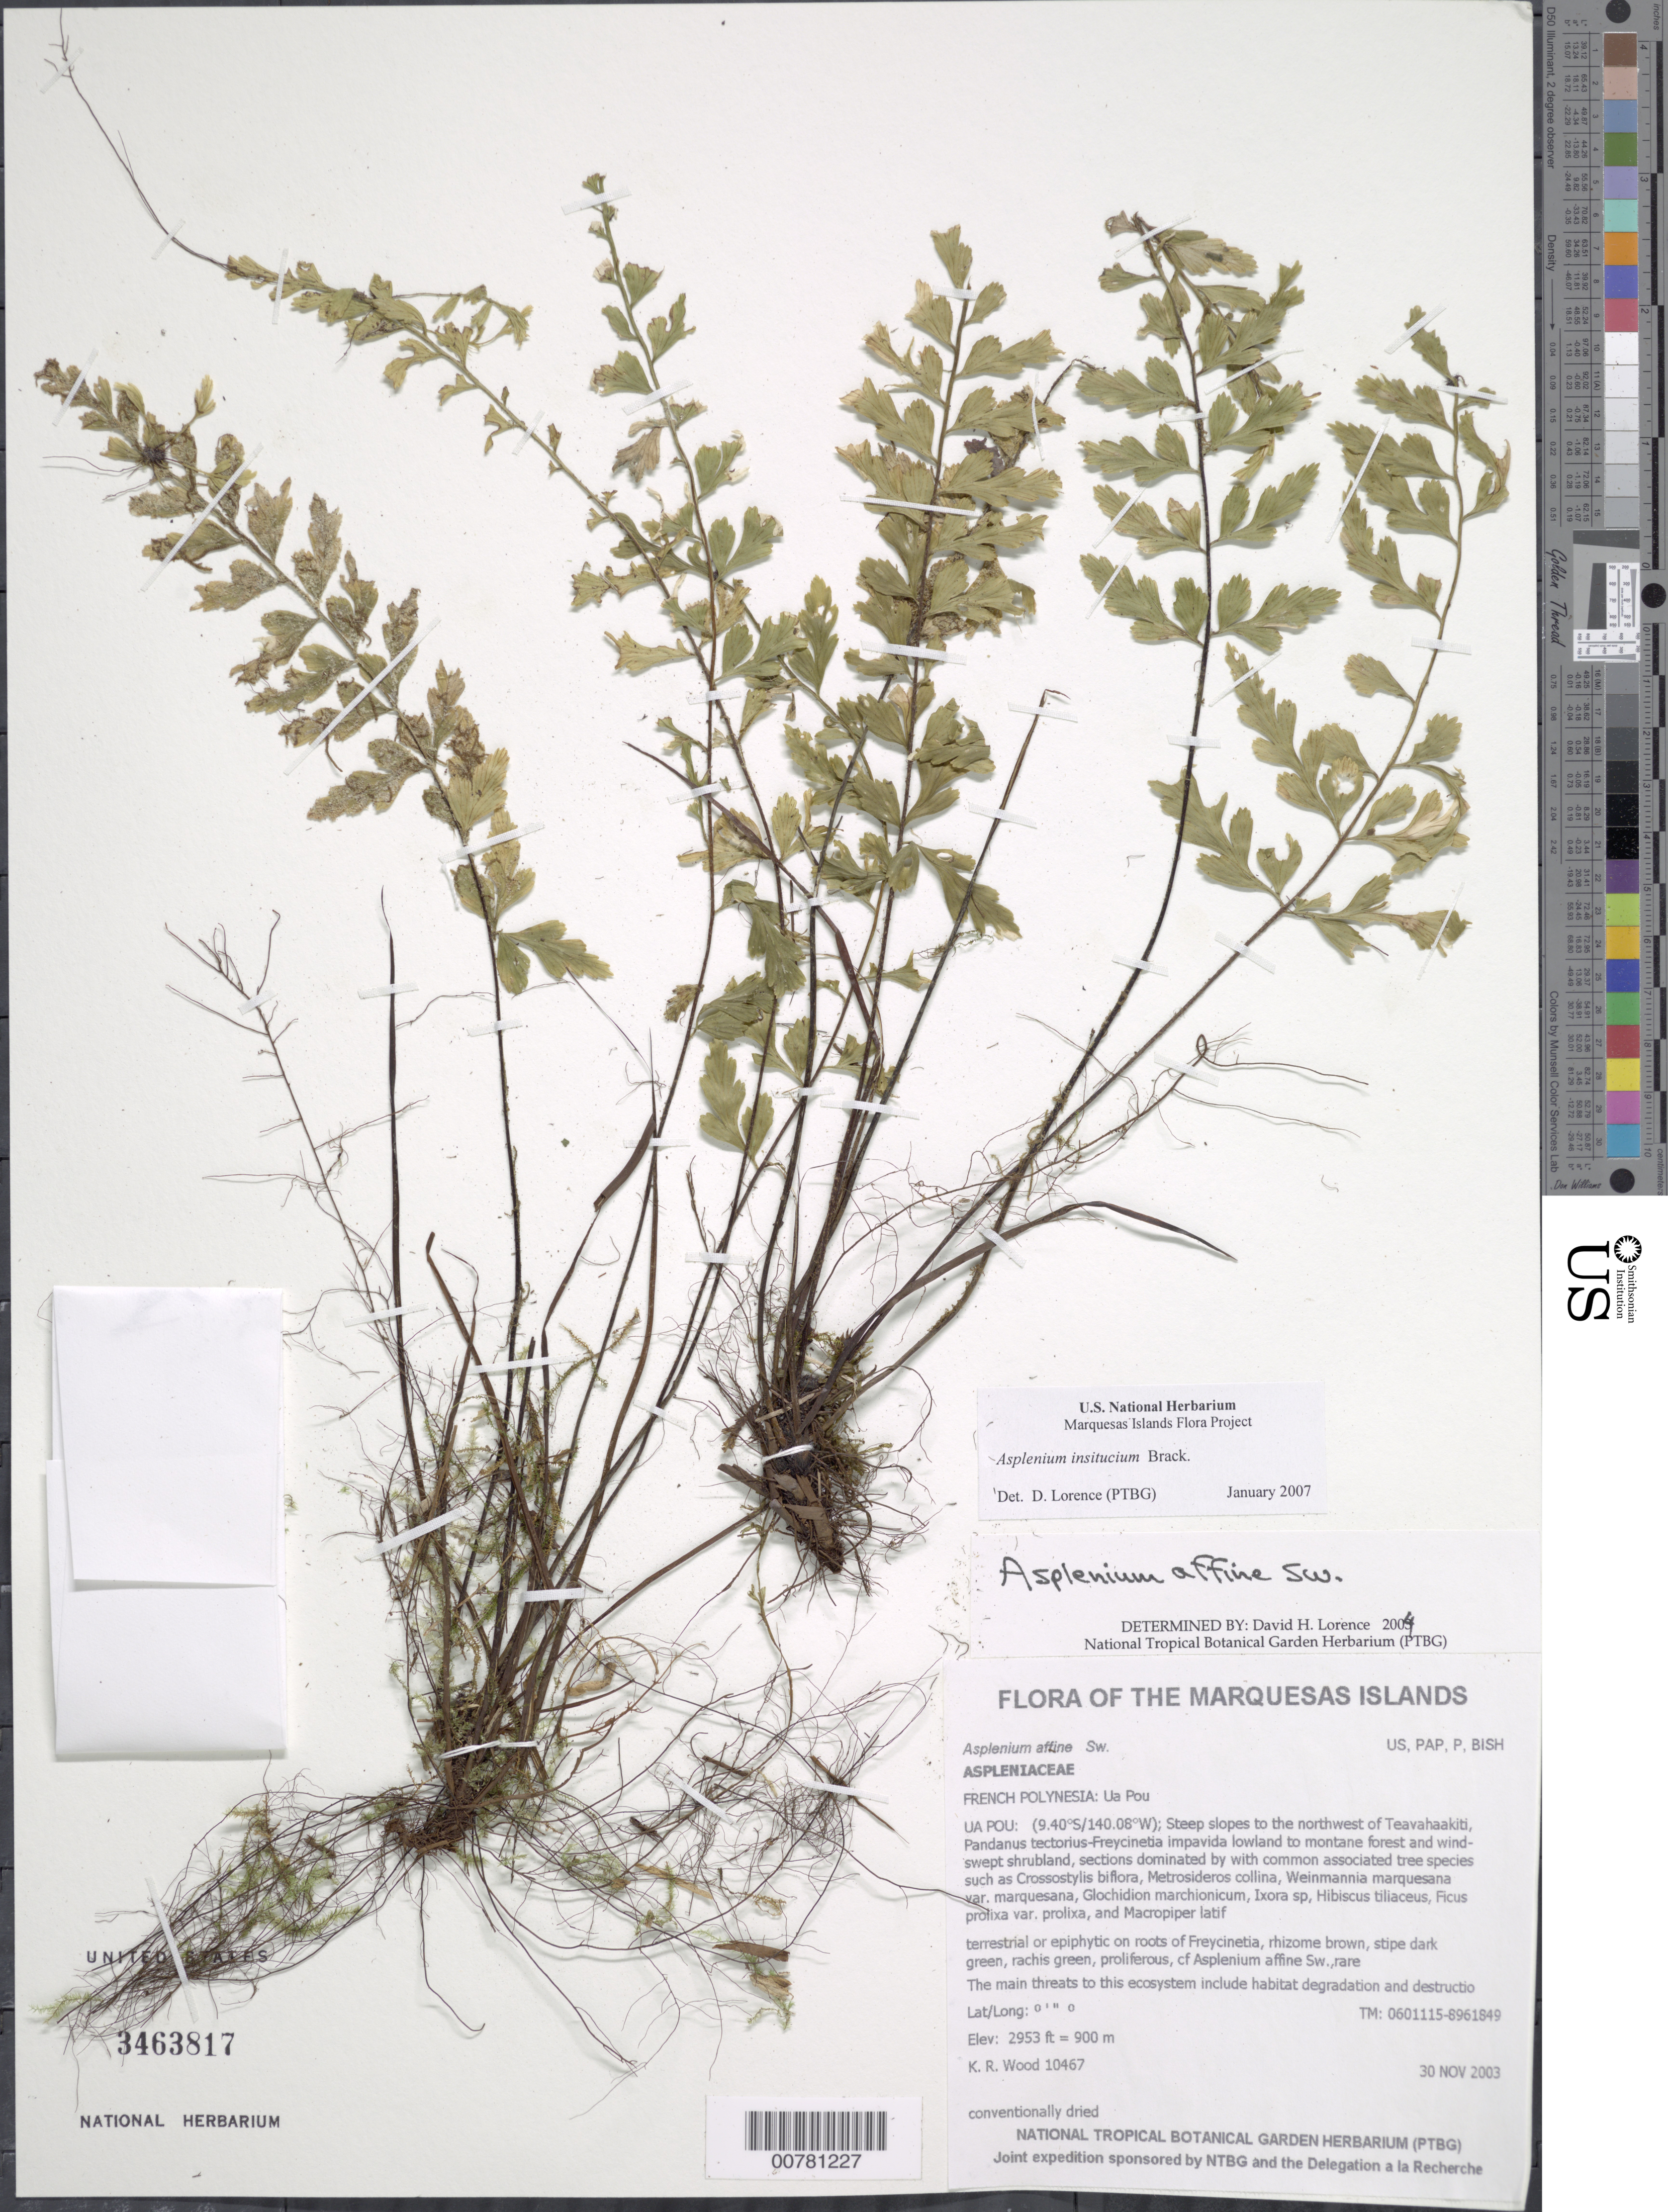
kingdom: Plantae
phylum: Tracheophyta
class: Polypodiopsida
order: Polypodiales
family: Aspleniaceae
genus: Asplenium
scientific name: Asplenium insiticium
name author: Brack. in Wilkes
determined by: Lorence, David H., (PTBG), National Tropical Botanical Garden (UNITED STATES)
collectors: K. R. Wood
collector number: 10467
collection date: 2003-11-30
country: French Polynesia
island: Ua Pou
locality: Steep slopes to the northwest of Teavahaakiti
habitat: Pandanus tectorius - Freycinetia impavida lowland to montane forest and wind-swept shrubland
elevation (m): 900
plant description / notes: Habitat degradation and destruction by feral pigs [only a few pigs observed], catastrophic extinction through environmental events, predation by rats [Rattus exulans] that eat seeds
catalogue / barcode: US 3463817